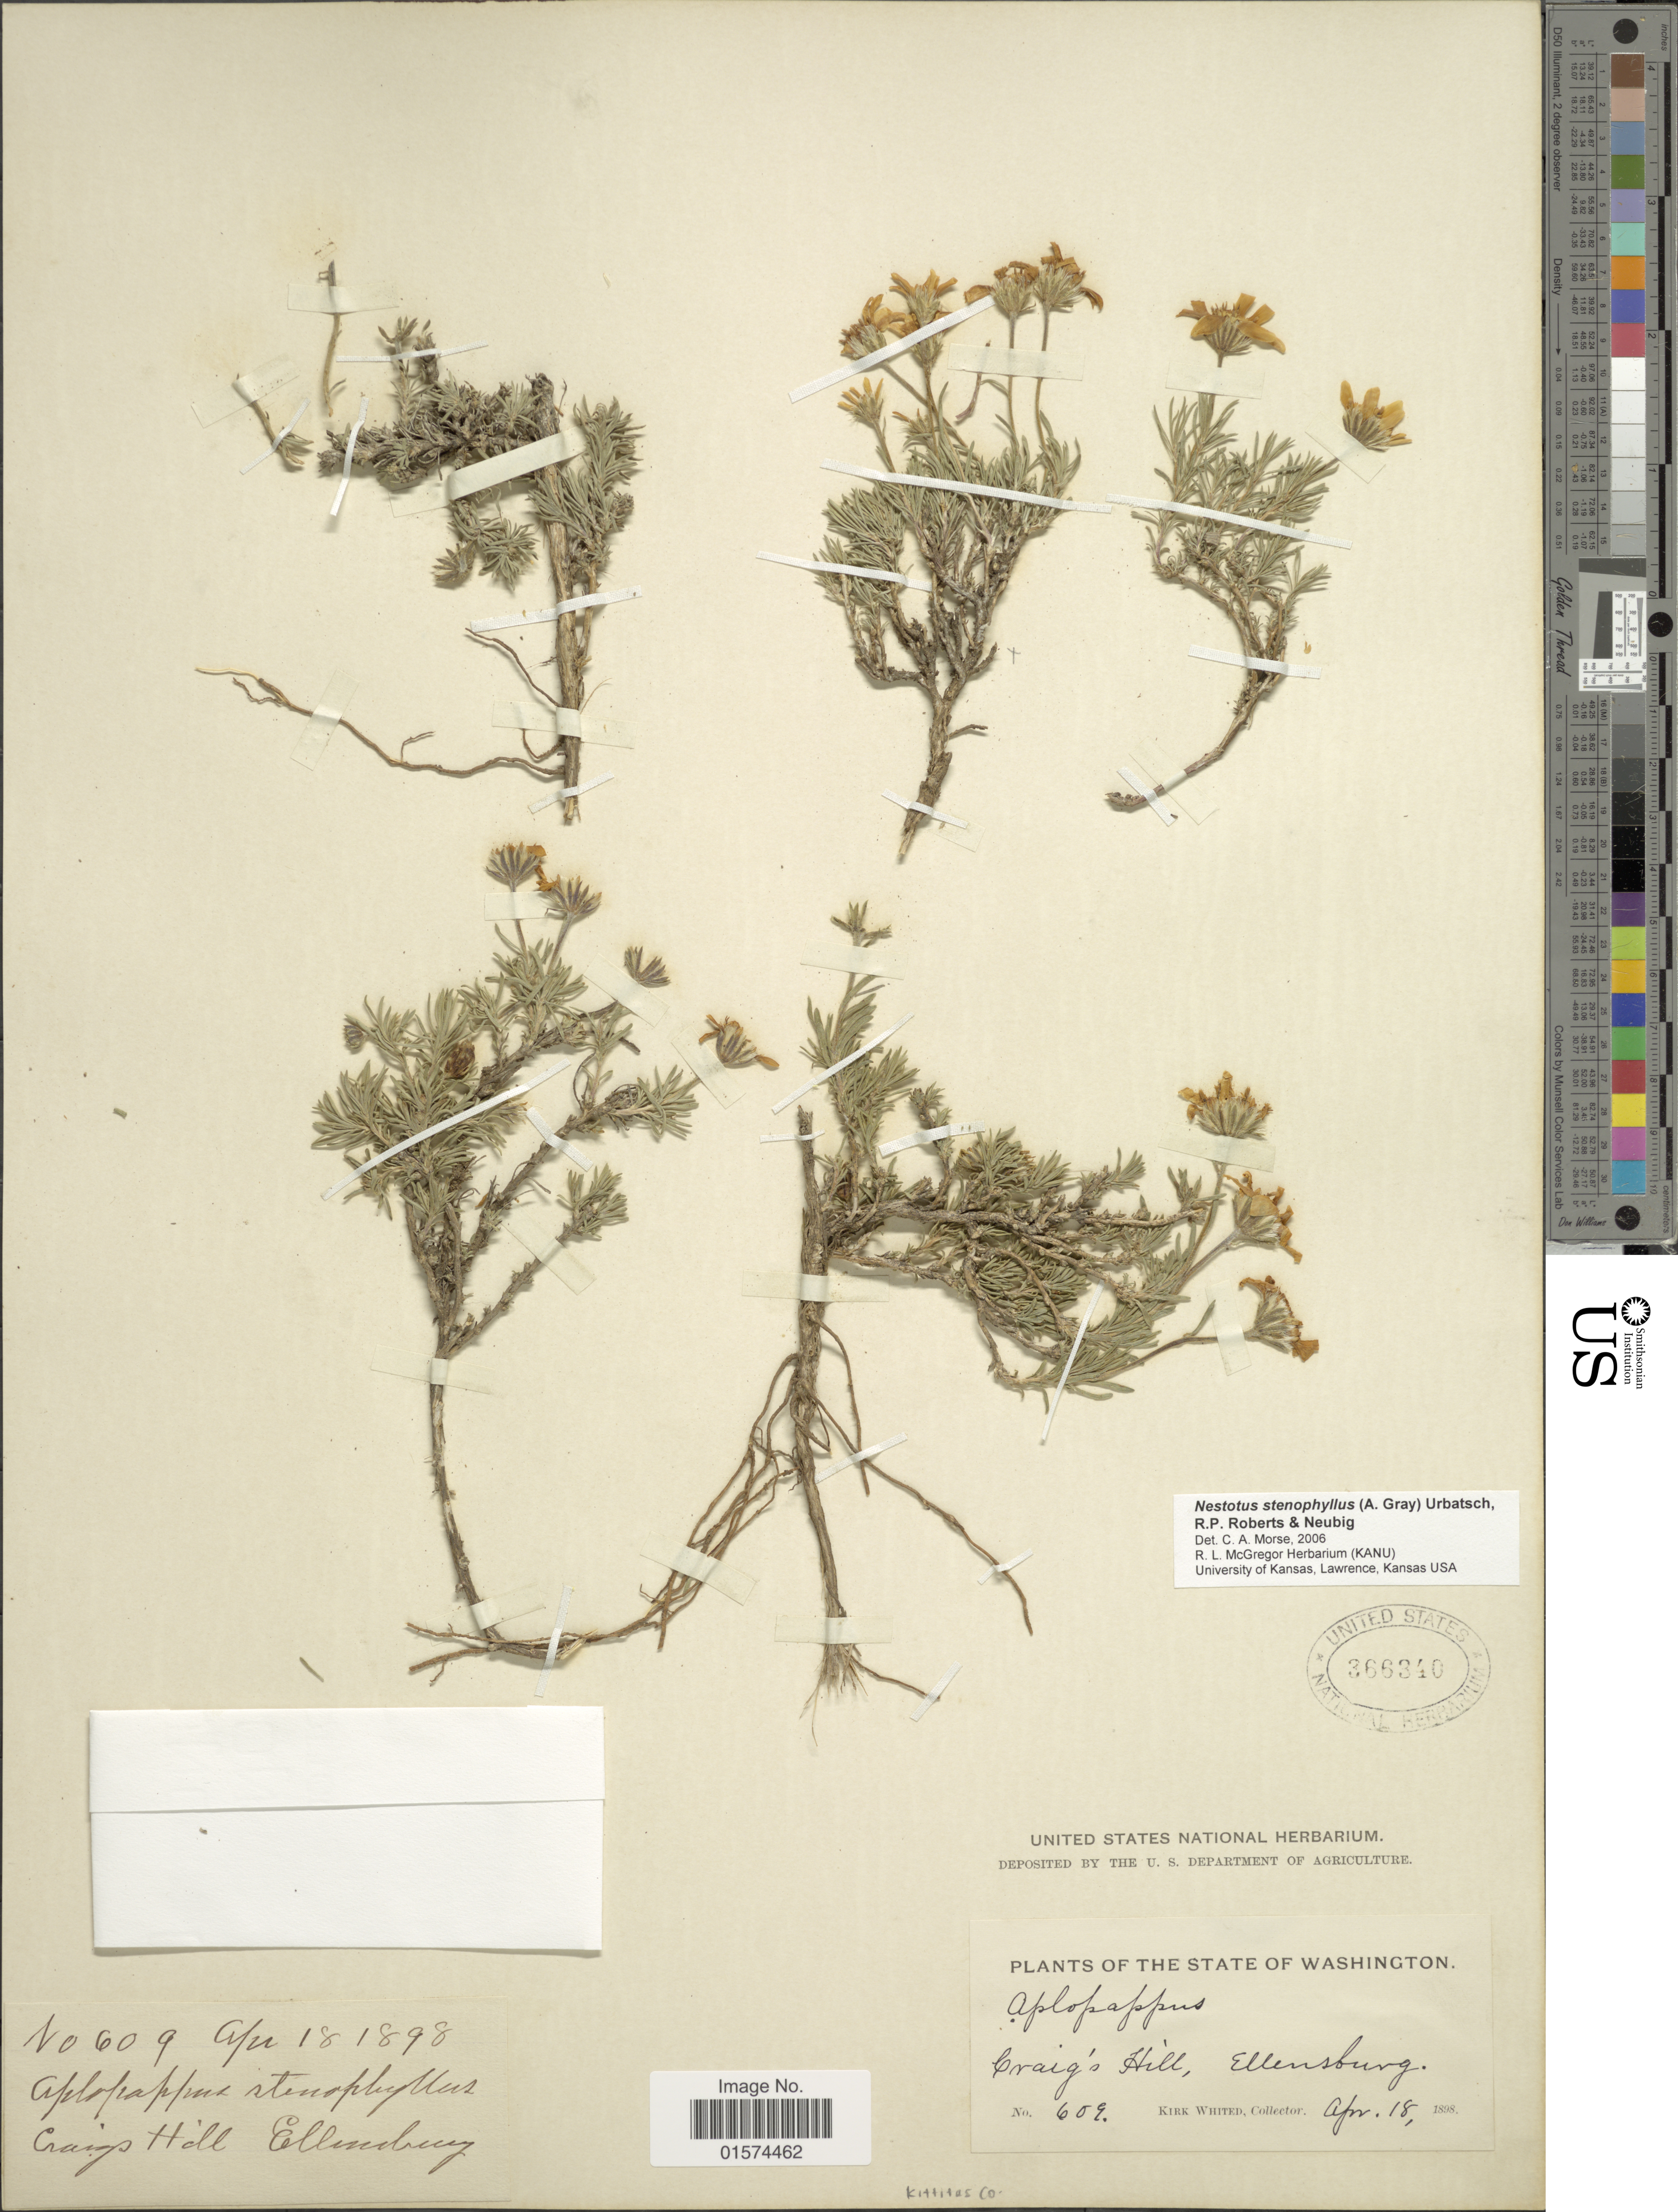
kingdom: Plantae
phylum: Tracheophyta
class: Magnoliopsida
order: Asterales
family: Asteraceae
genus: Nestotus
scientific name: Nestotus stenophyllus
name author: (A. Gray) R.P.Roberts et al.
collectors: K. Whited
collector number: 609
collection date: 1898-04-18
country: United States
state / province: Washington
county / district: Kittitas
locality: Craig's Hill, Ellensburg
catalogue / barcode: US 366340